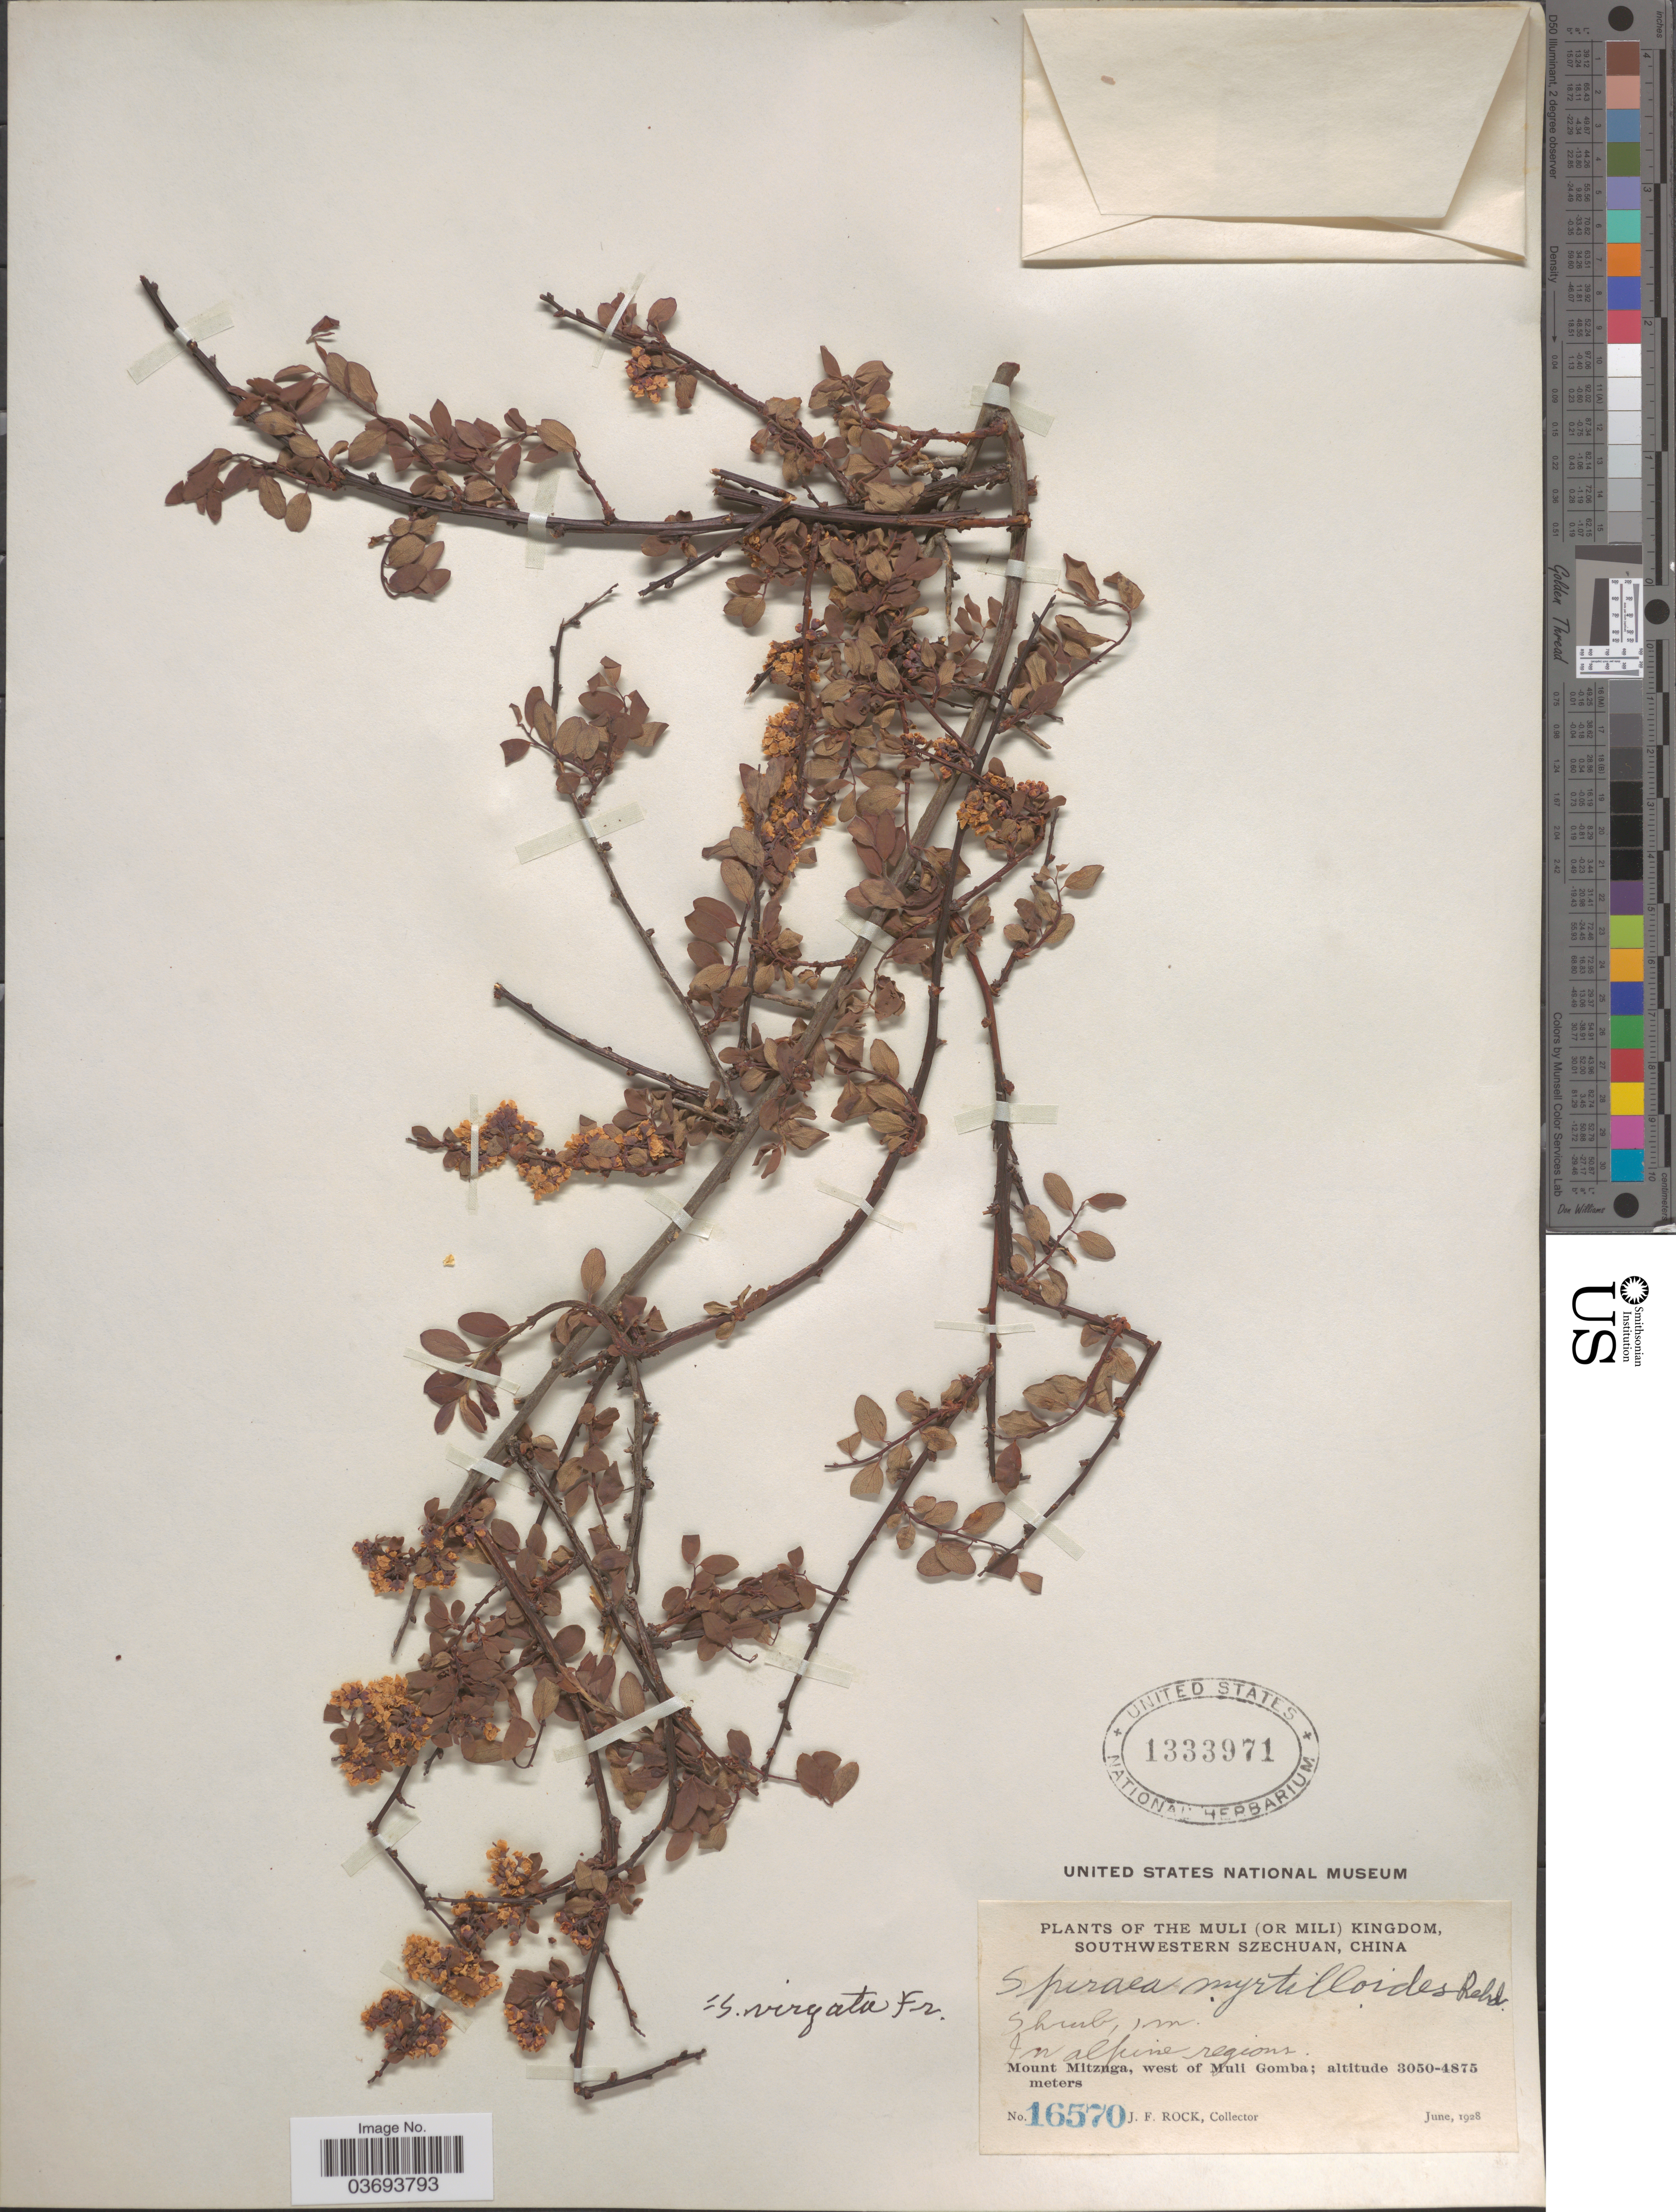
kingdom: Plantae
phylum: Tracheophyta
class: Magnoliopsida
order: Rosales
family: Rosaceae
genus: Spiraea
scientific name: Spiraea virgata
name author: Franch.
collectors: J. Rock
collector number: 16570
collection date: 1928-06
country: China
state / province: Sichuan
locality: Muli (or Mili) Kingdom, Southwestern Szechuan. Mount Mitzuga, west of Muli Gomba.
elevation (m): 3050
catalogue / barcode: US 1333971